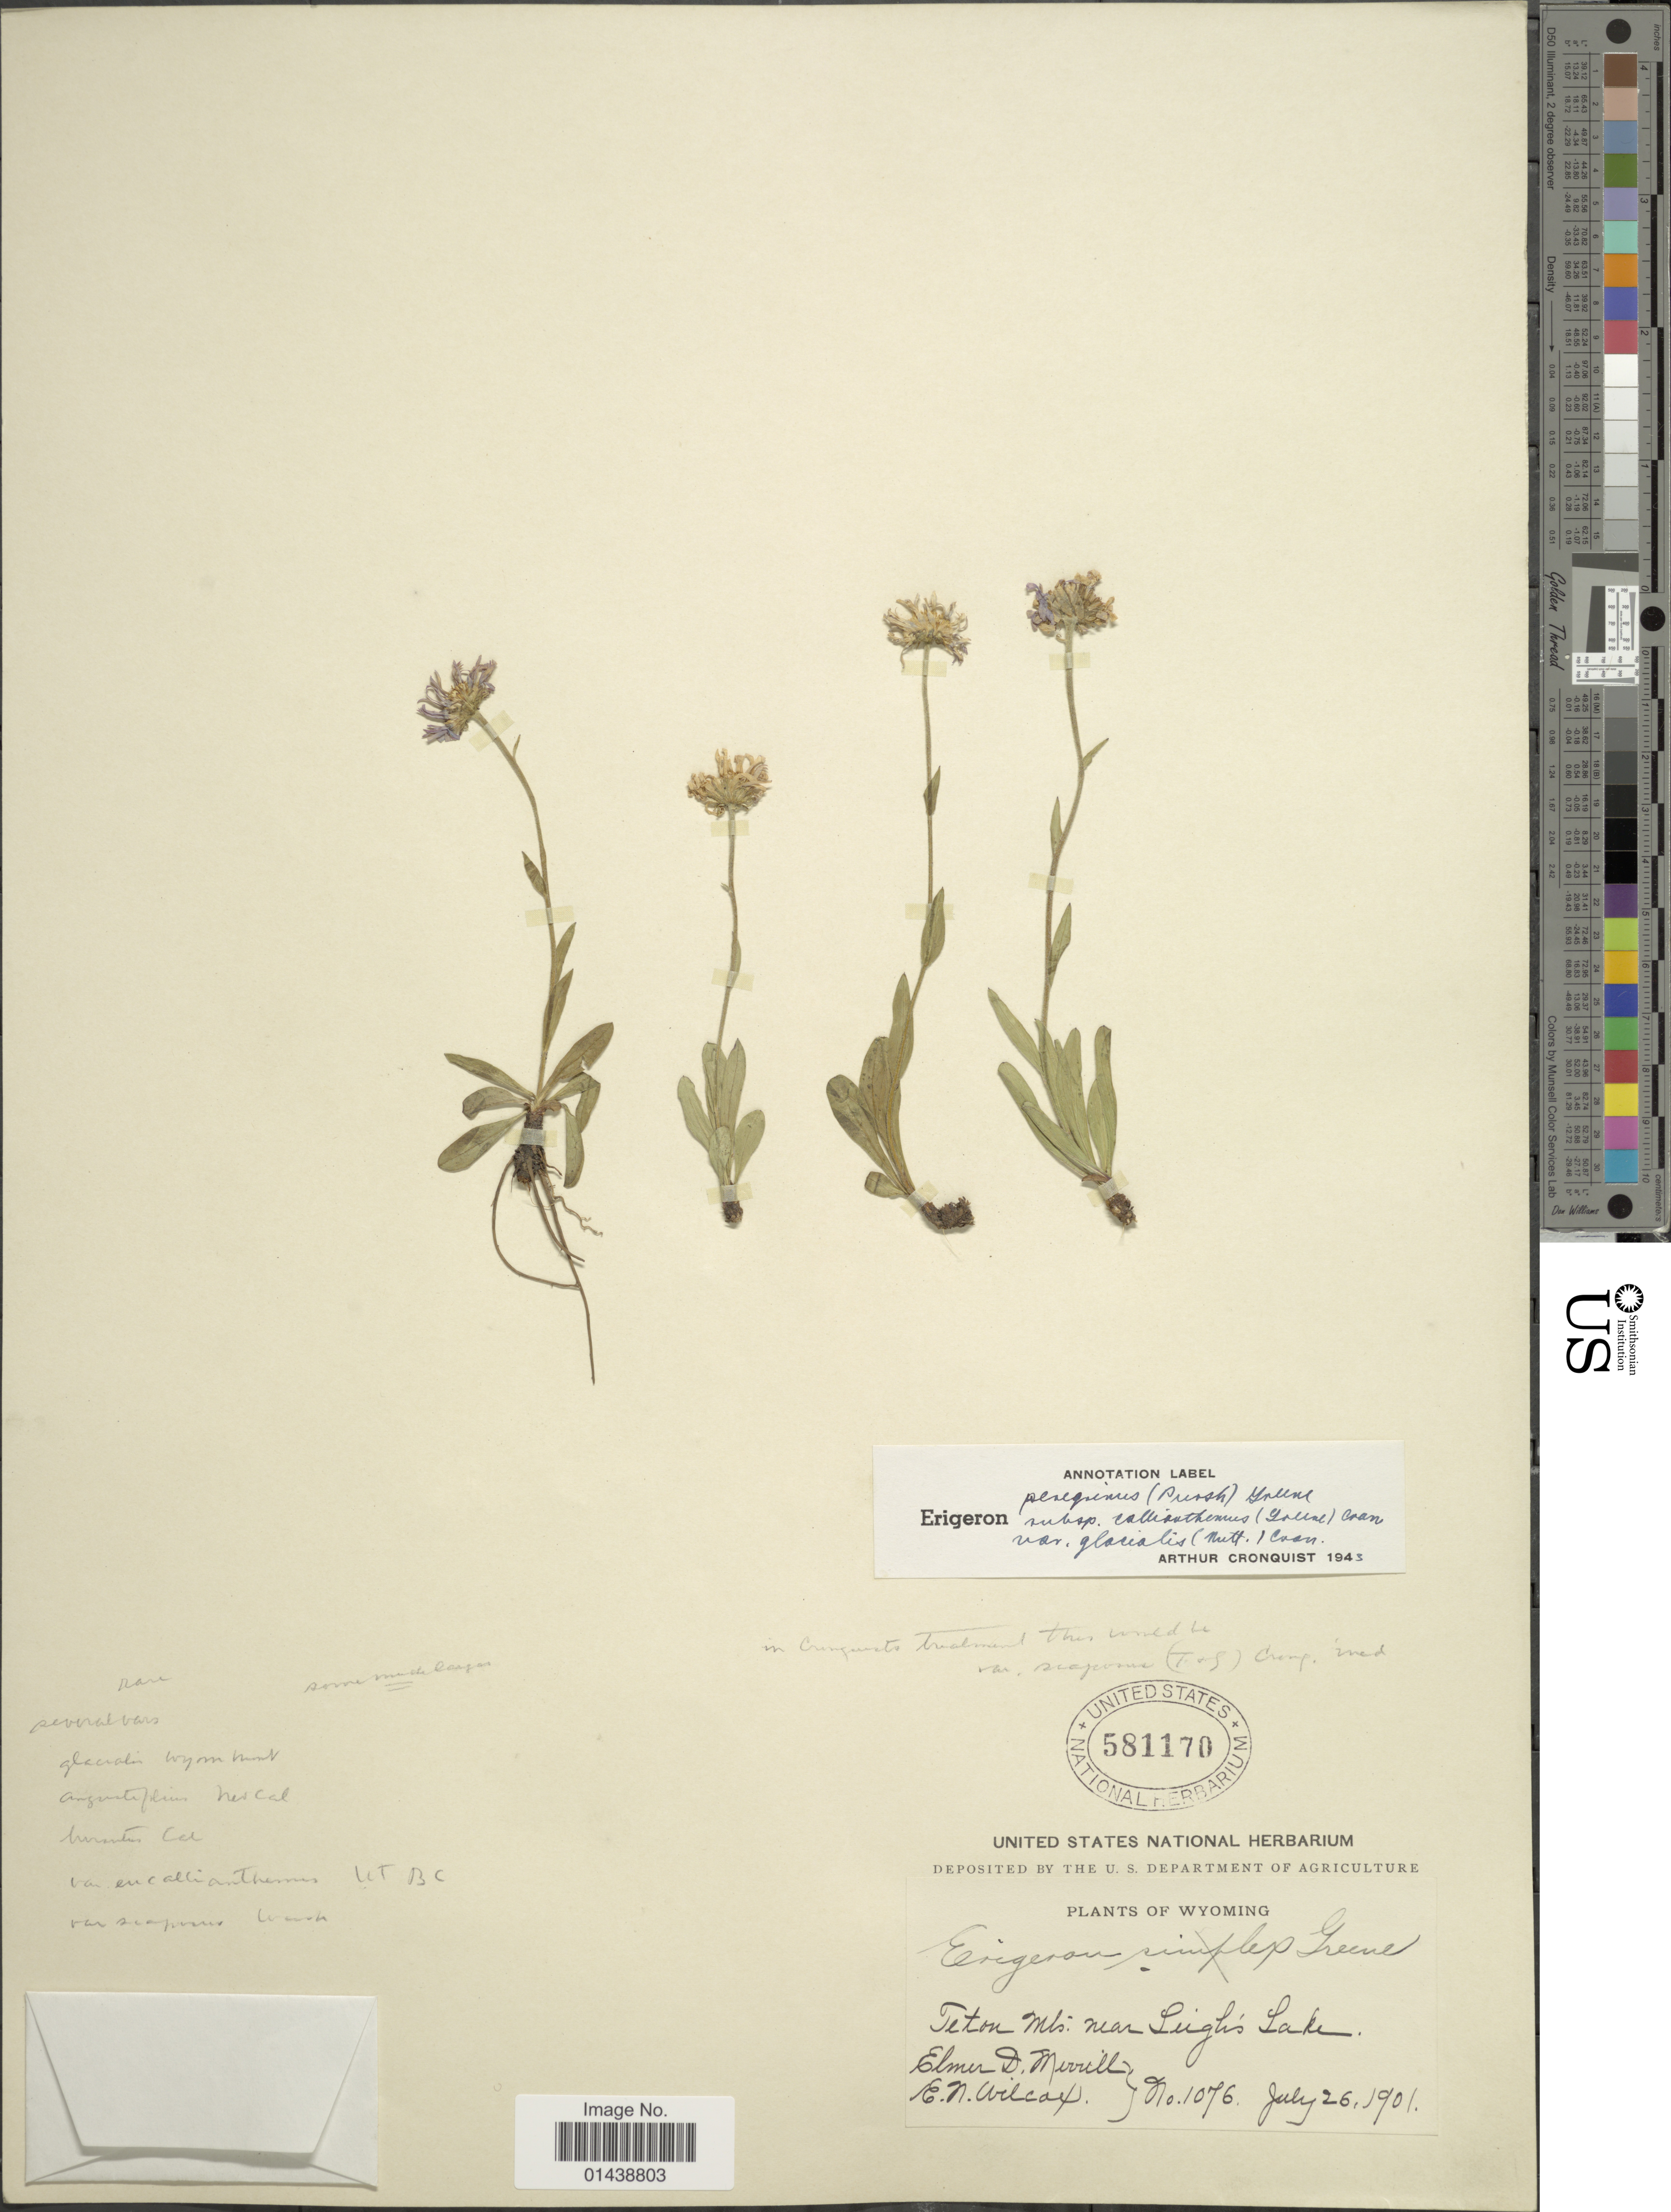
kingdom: Plantae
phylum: Tracheophyta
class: Magnoliopsida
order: Asterales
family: Asteraceae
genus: Erigeron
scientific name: Erigeron peregrinus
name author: (Banks ex Pursh) Greene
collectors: E. D. Merrill & E. Wilcox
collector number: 1076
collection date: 1901-07-26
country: United States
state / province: Wyoming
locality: Teton Mts. near Leigh's Lake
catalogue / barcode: US 581170